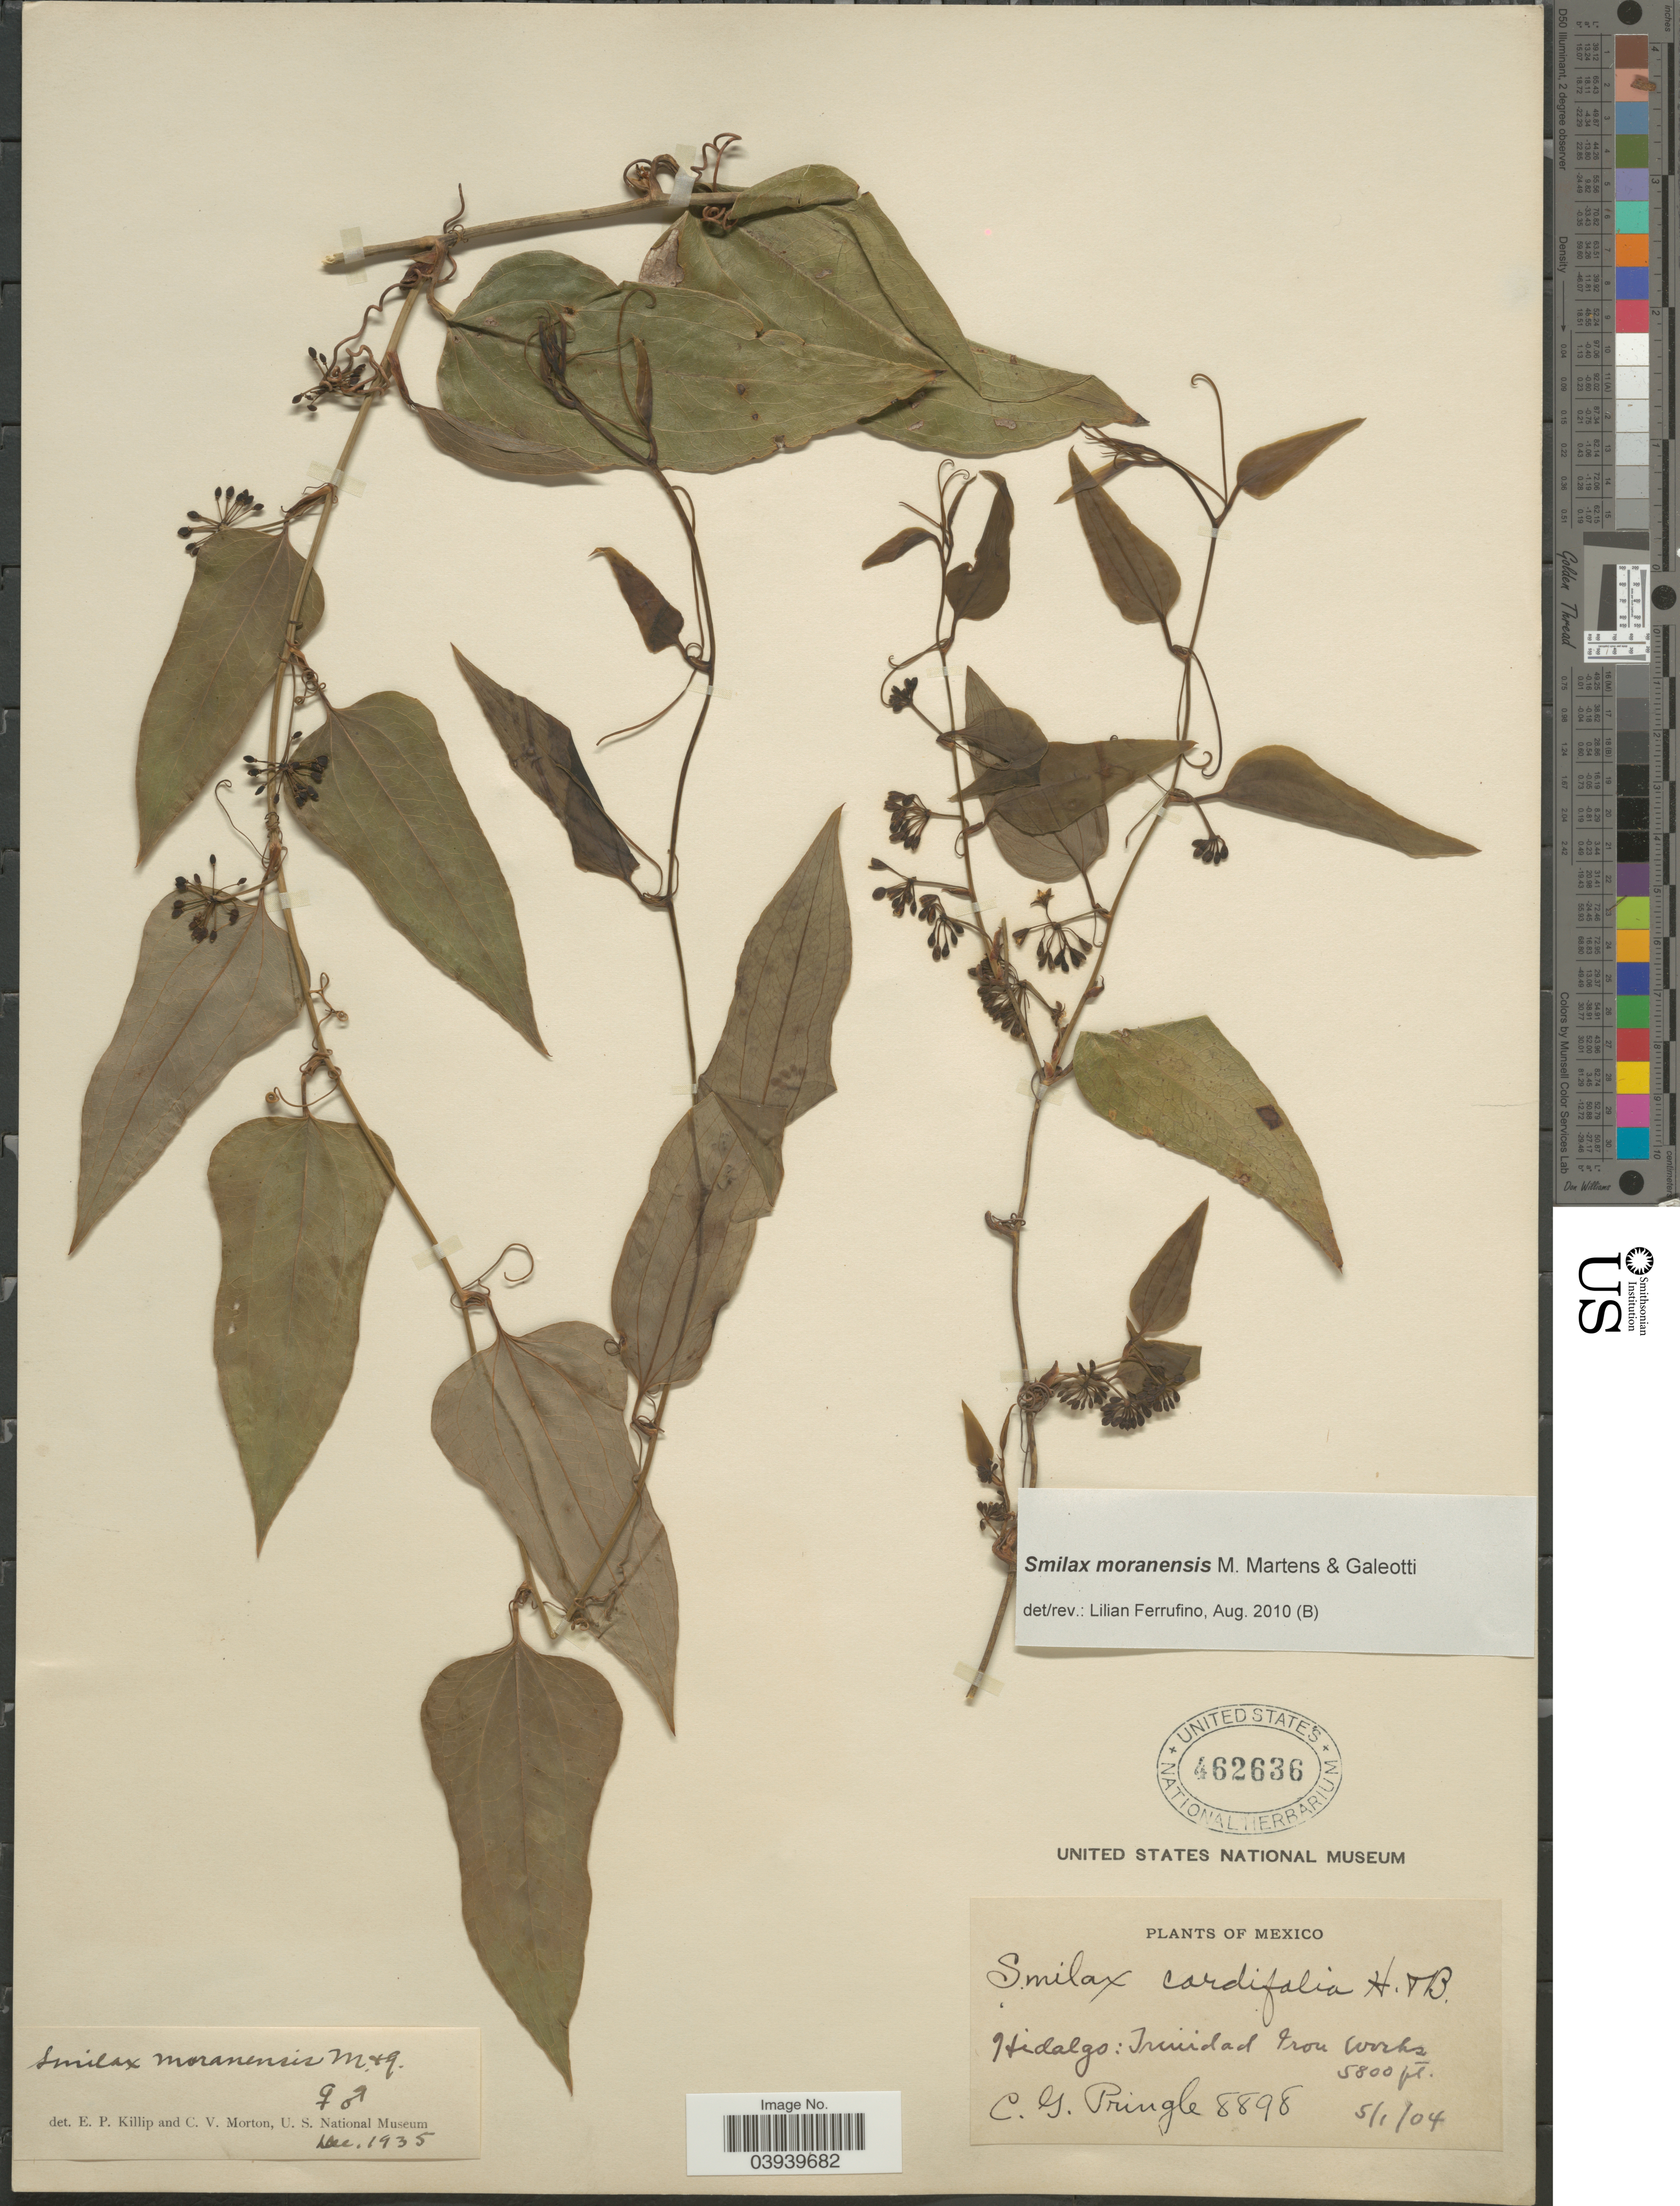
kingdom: Plantae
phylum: Tracheophyta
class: Liliopsida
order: Liliales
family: Smilacaceae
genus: Smilax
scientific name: Smilax moranensis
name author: M. Martens & Galeotti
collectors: C. G. Pringle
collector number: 8898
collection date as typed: Transcribed d/m/y: 5/1/4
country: Mexico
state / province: Hidalgo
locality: Trinidad Iron Works.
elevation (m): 1768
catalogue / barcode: US 462636